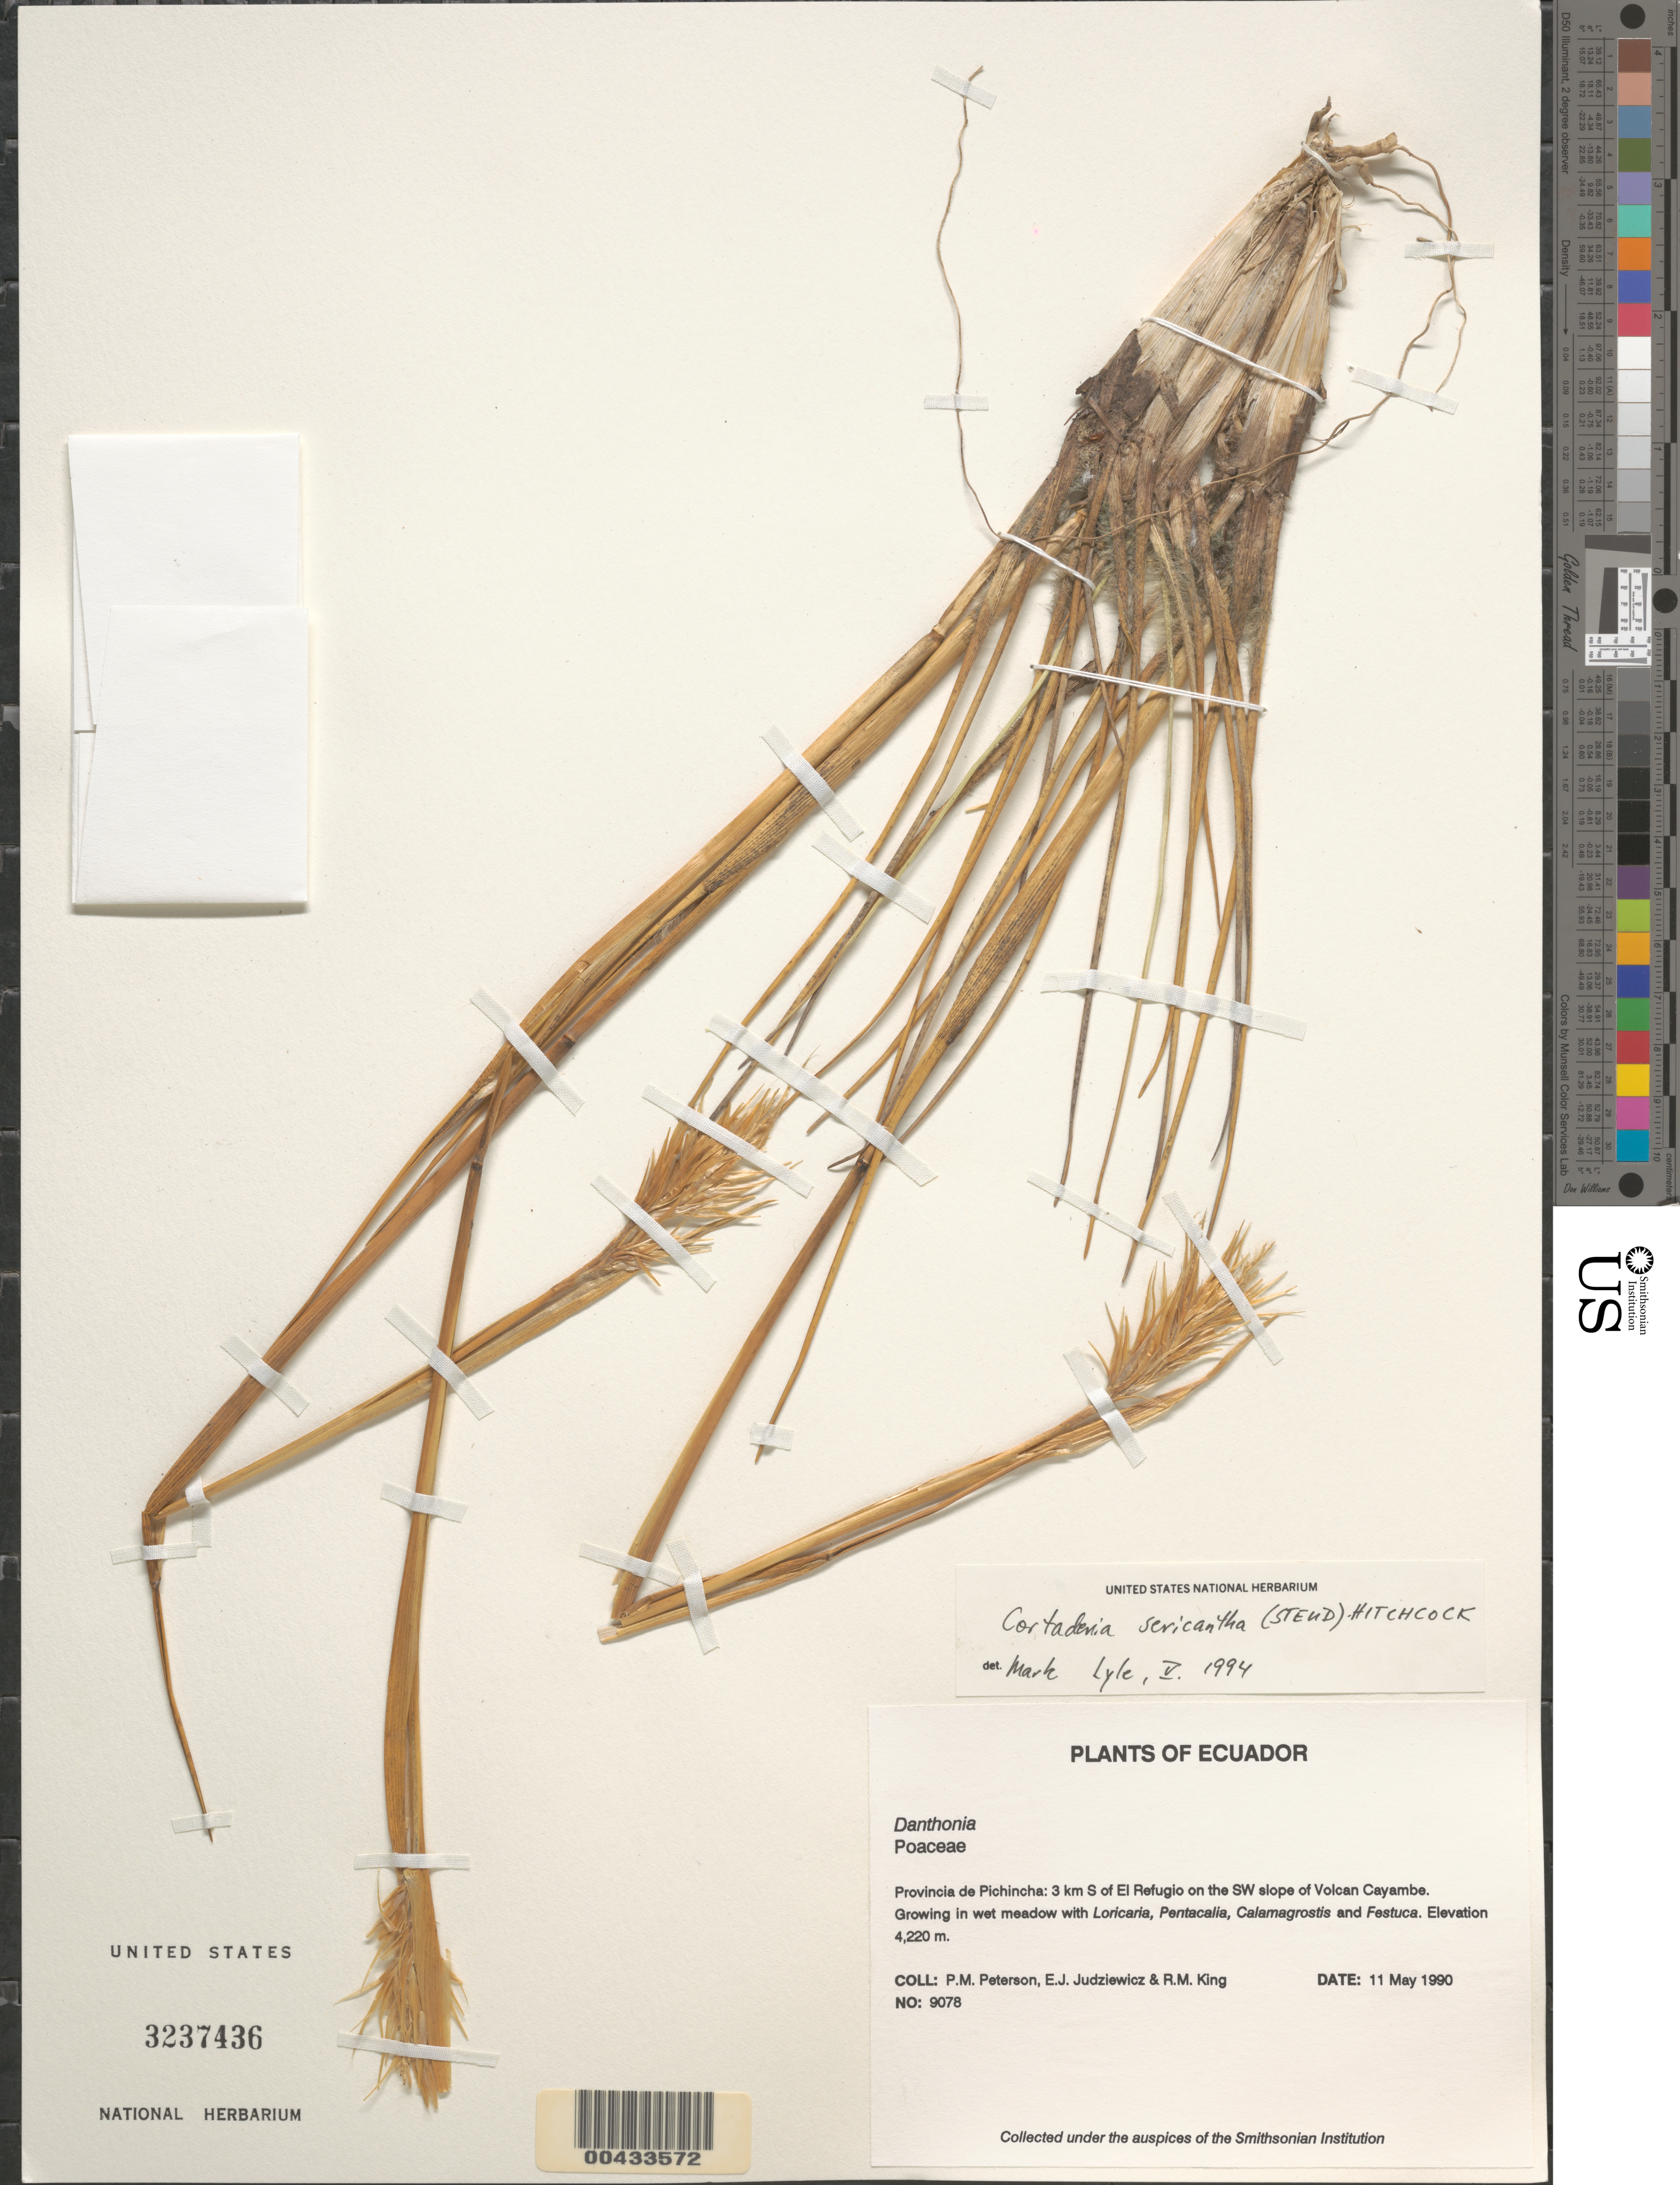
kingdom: Plantae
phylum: Tracheophyta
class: Liliopsida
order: Poales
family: Poaceae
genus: Cortaderia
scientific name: Cortaderia sericantha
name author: (Steud.) Hitchc.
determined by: Lyle, M.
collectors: P. M. Peterson, E. J. Judziewicz & R. M. King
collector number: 09078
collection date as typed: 11 May 1990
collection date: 1990-05-11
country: Ecuador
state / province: Pichincha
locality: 3 km S of El Refugio on the SW slope of Volcan Cayambe.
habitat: Growing in wet meadow with Loricaria, Pentacalia, Calamagrostis and Festuca.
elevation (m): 4220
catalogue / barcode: US 3237436